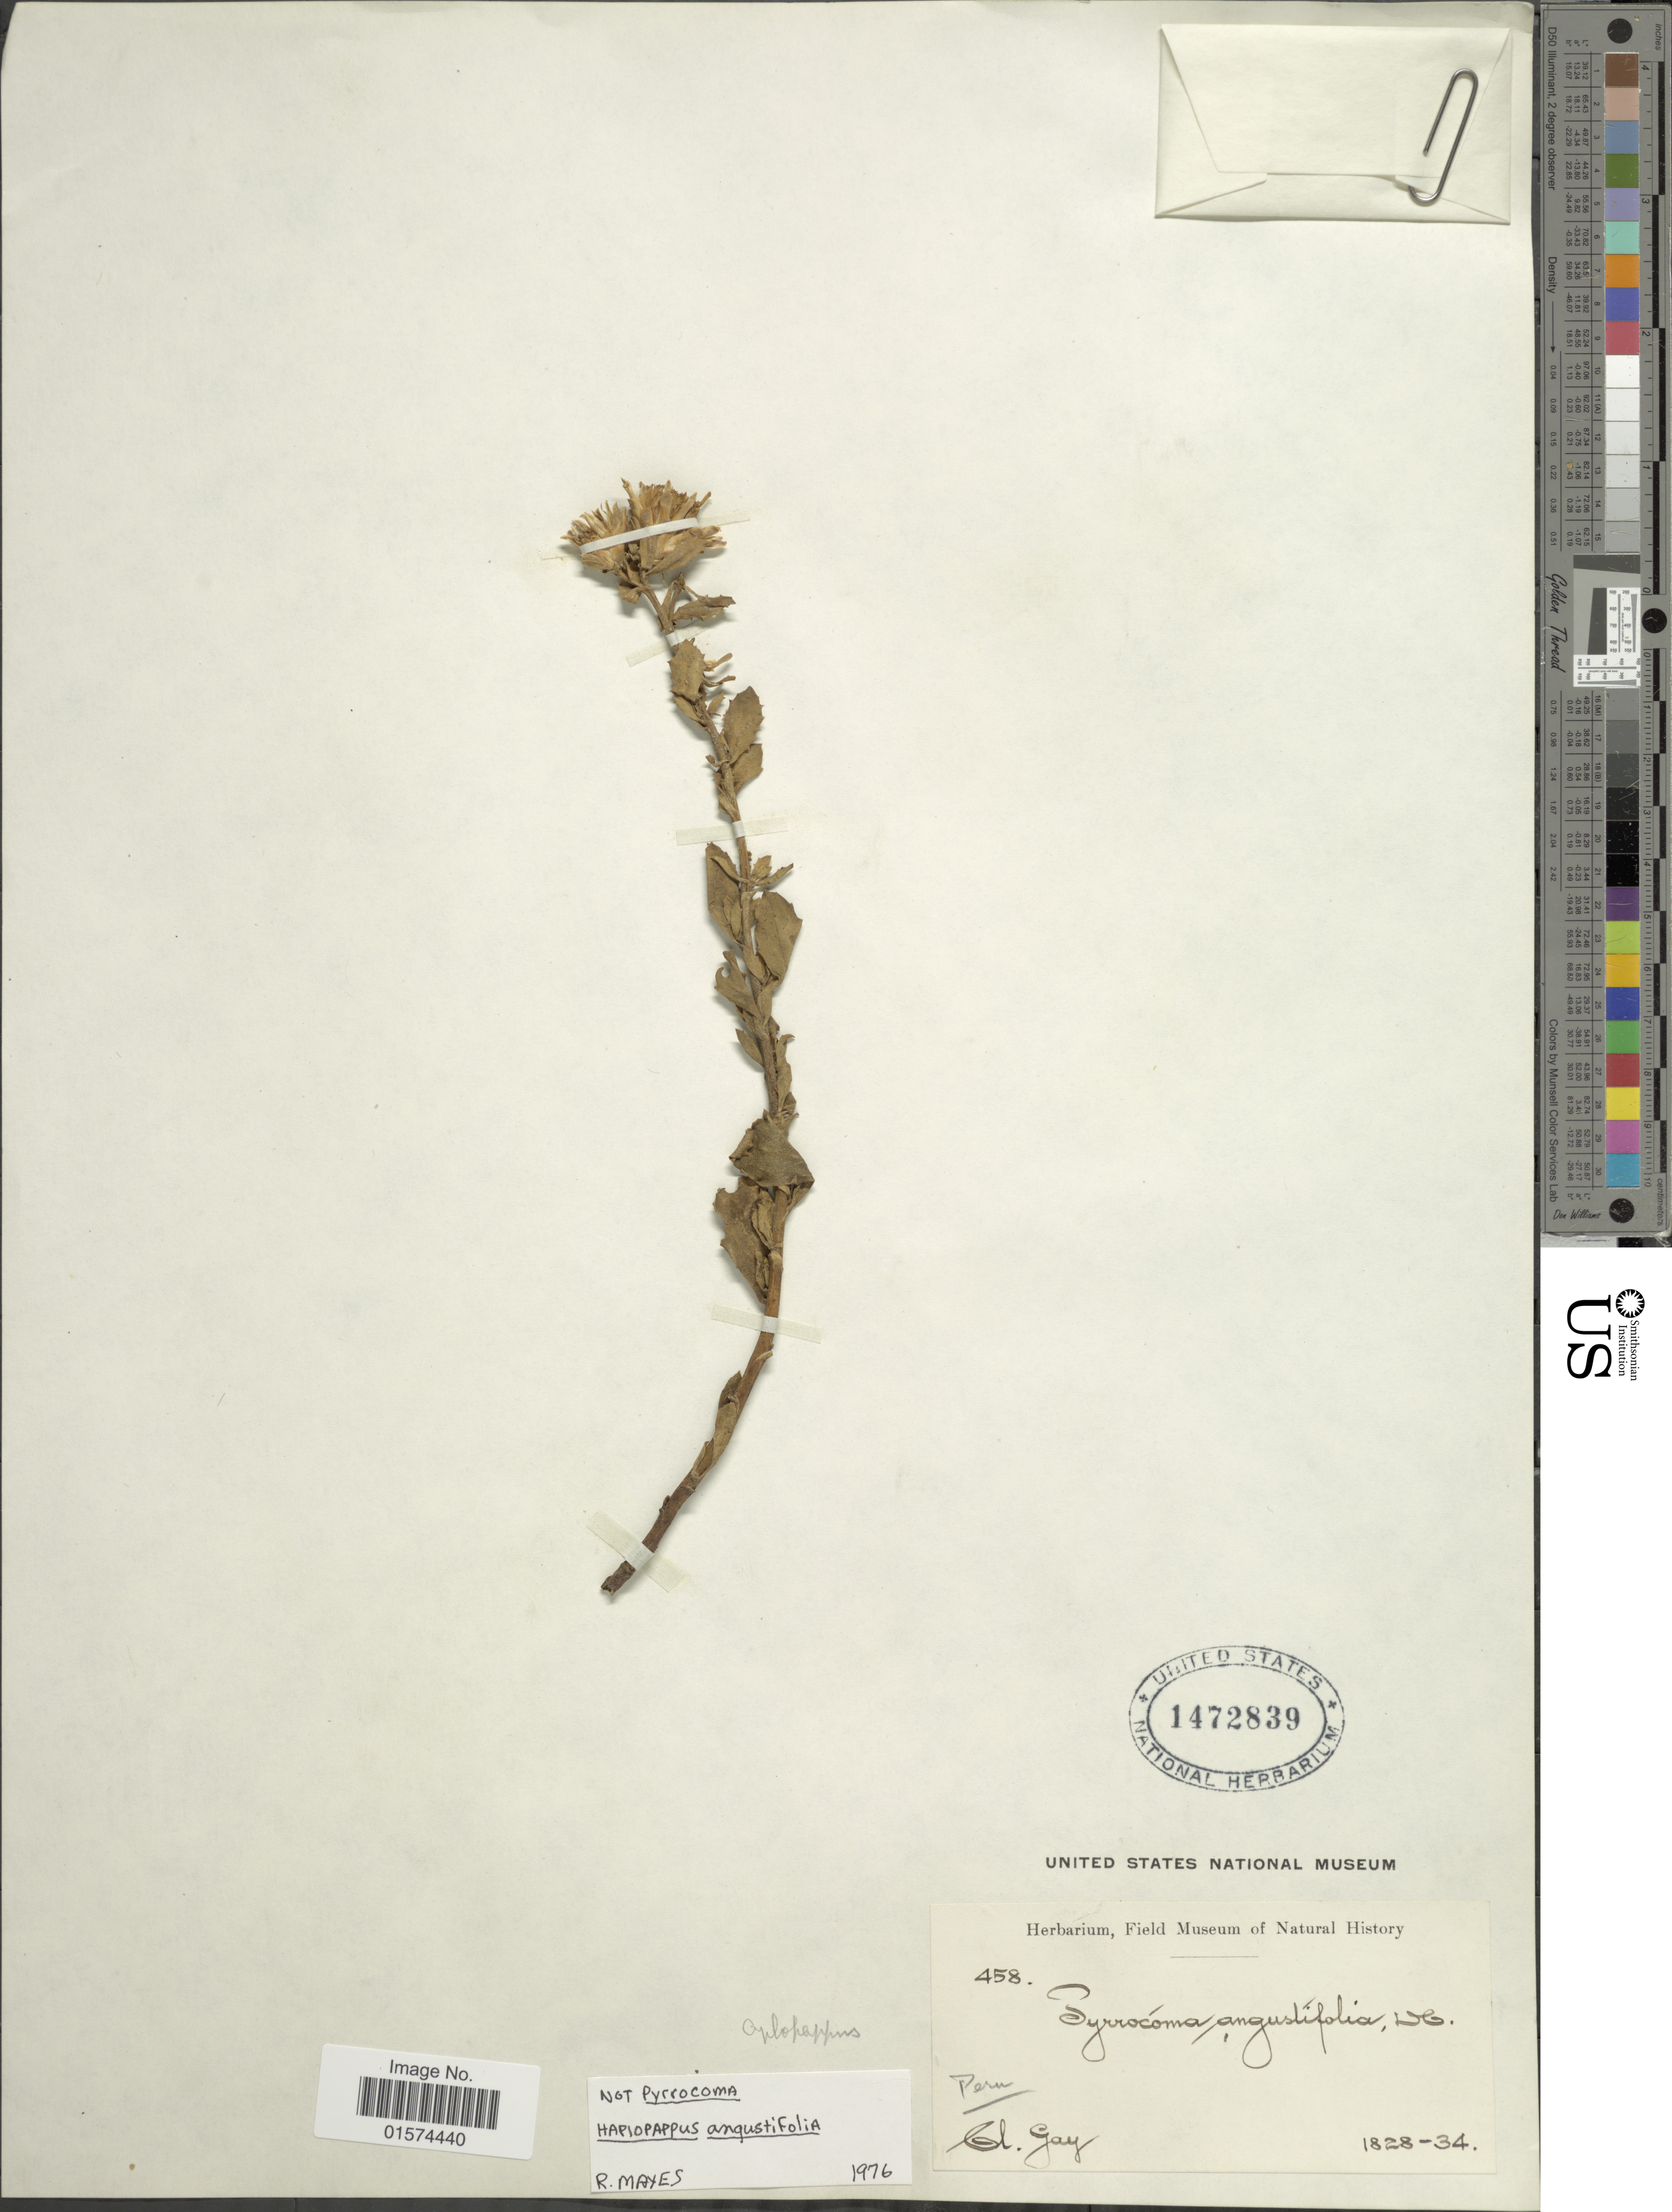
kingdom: Plantae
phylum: Tracheophyta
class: Magnoliopsida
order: Asterales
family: Asteraceae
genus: Haplopappus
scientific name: Haplopappus angustifolius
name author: (DC.) Reiche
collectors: C. Gay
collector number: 458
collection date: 1828/1834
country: Peru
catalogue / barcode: US 1472839